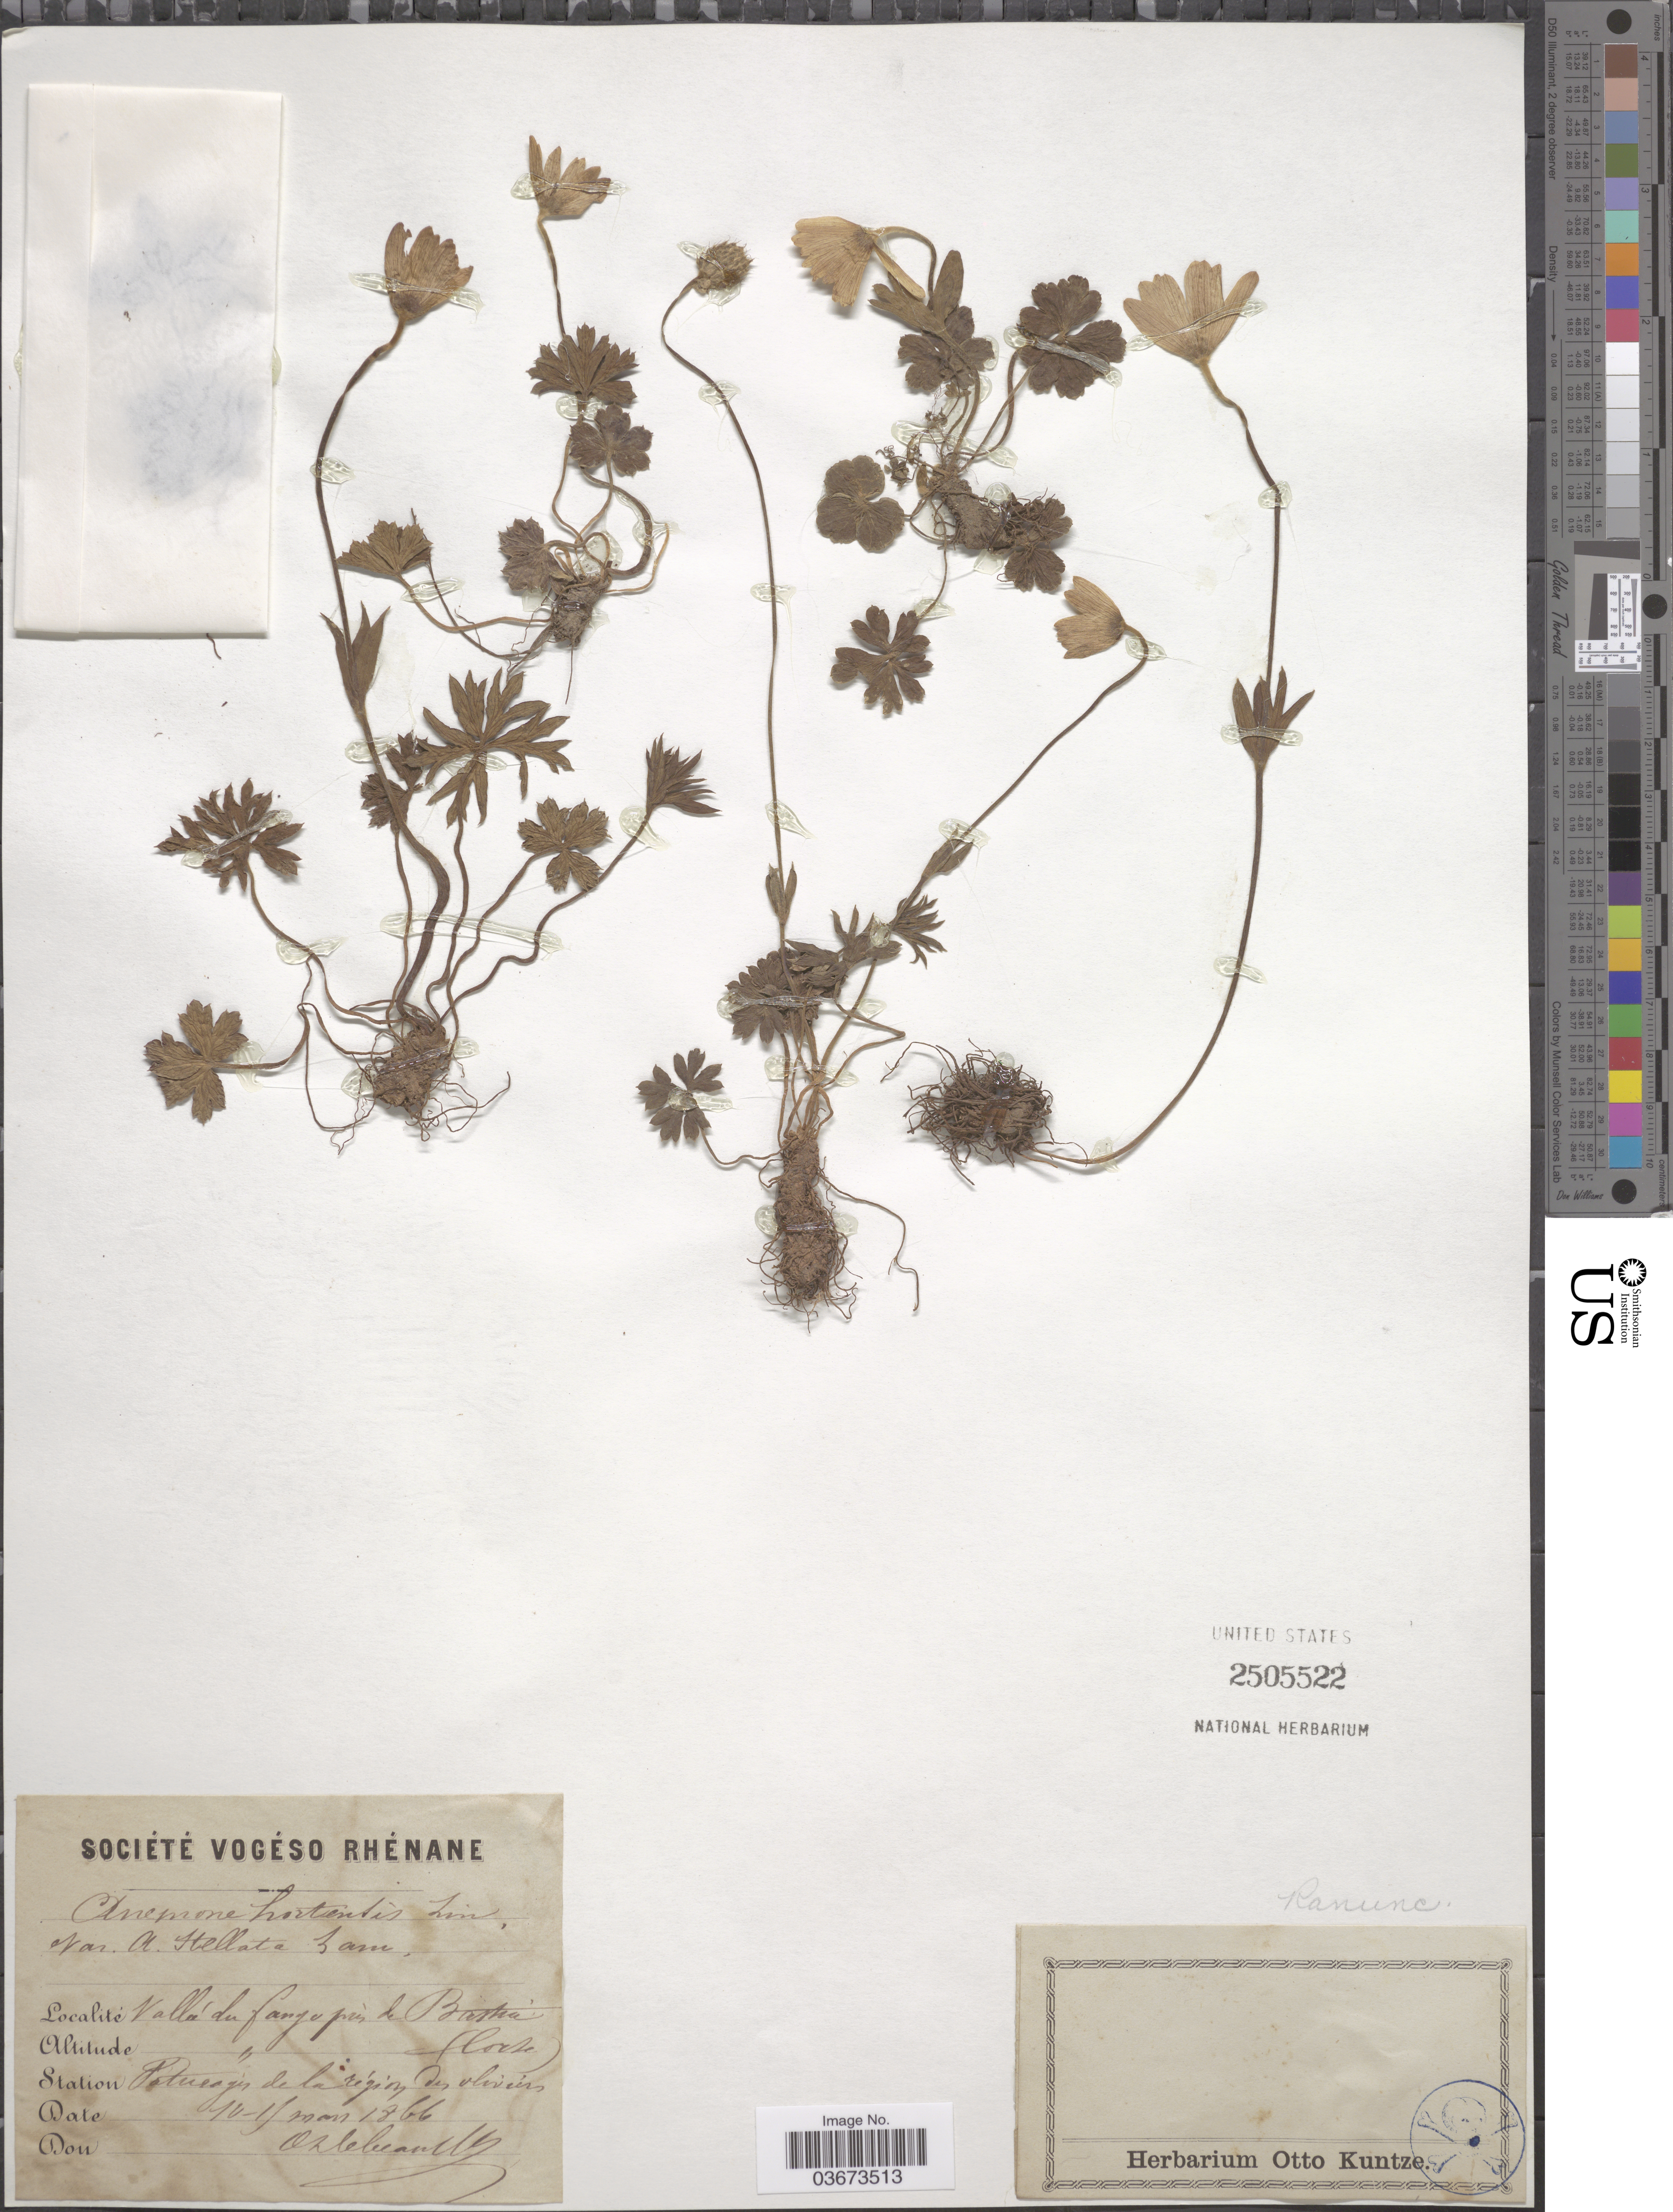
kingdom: Plantae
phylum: Tracheophyta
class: Magnoliopsida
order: Ranunculales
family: Ranunculaceae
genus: Anemone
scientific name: Anemone hortensis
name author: L.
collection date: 1866-03-10/1866-03-15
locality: Vallée du fange près de Bathia. Station Paturages de la région des oliviers. [interpreted]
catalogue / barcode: US 2505522